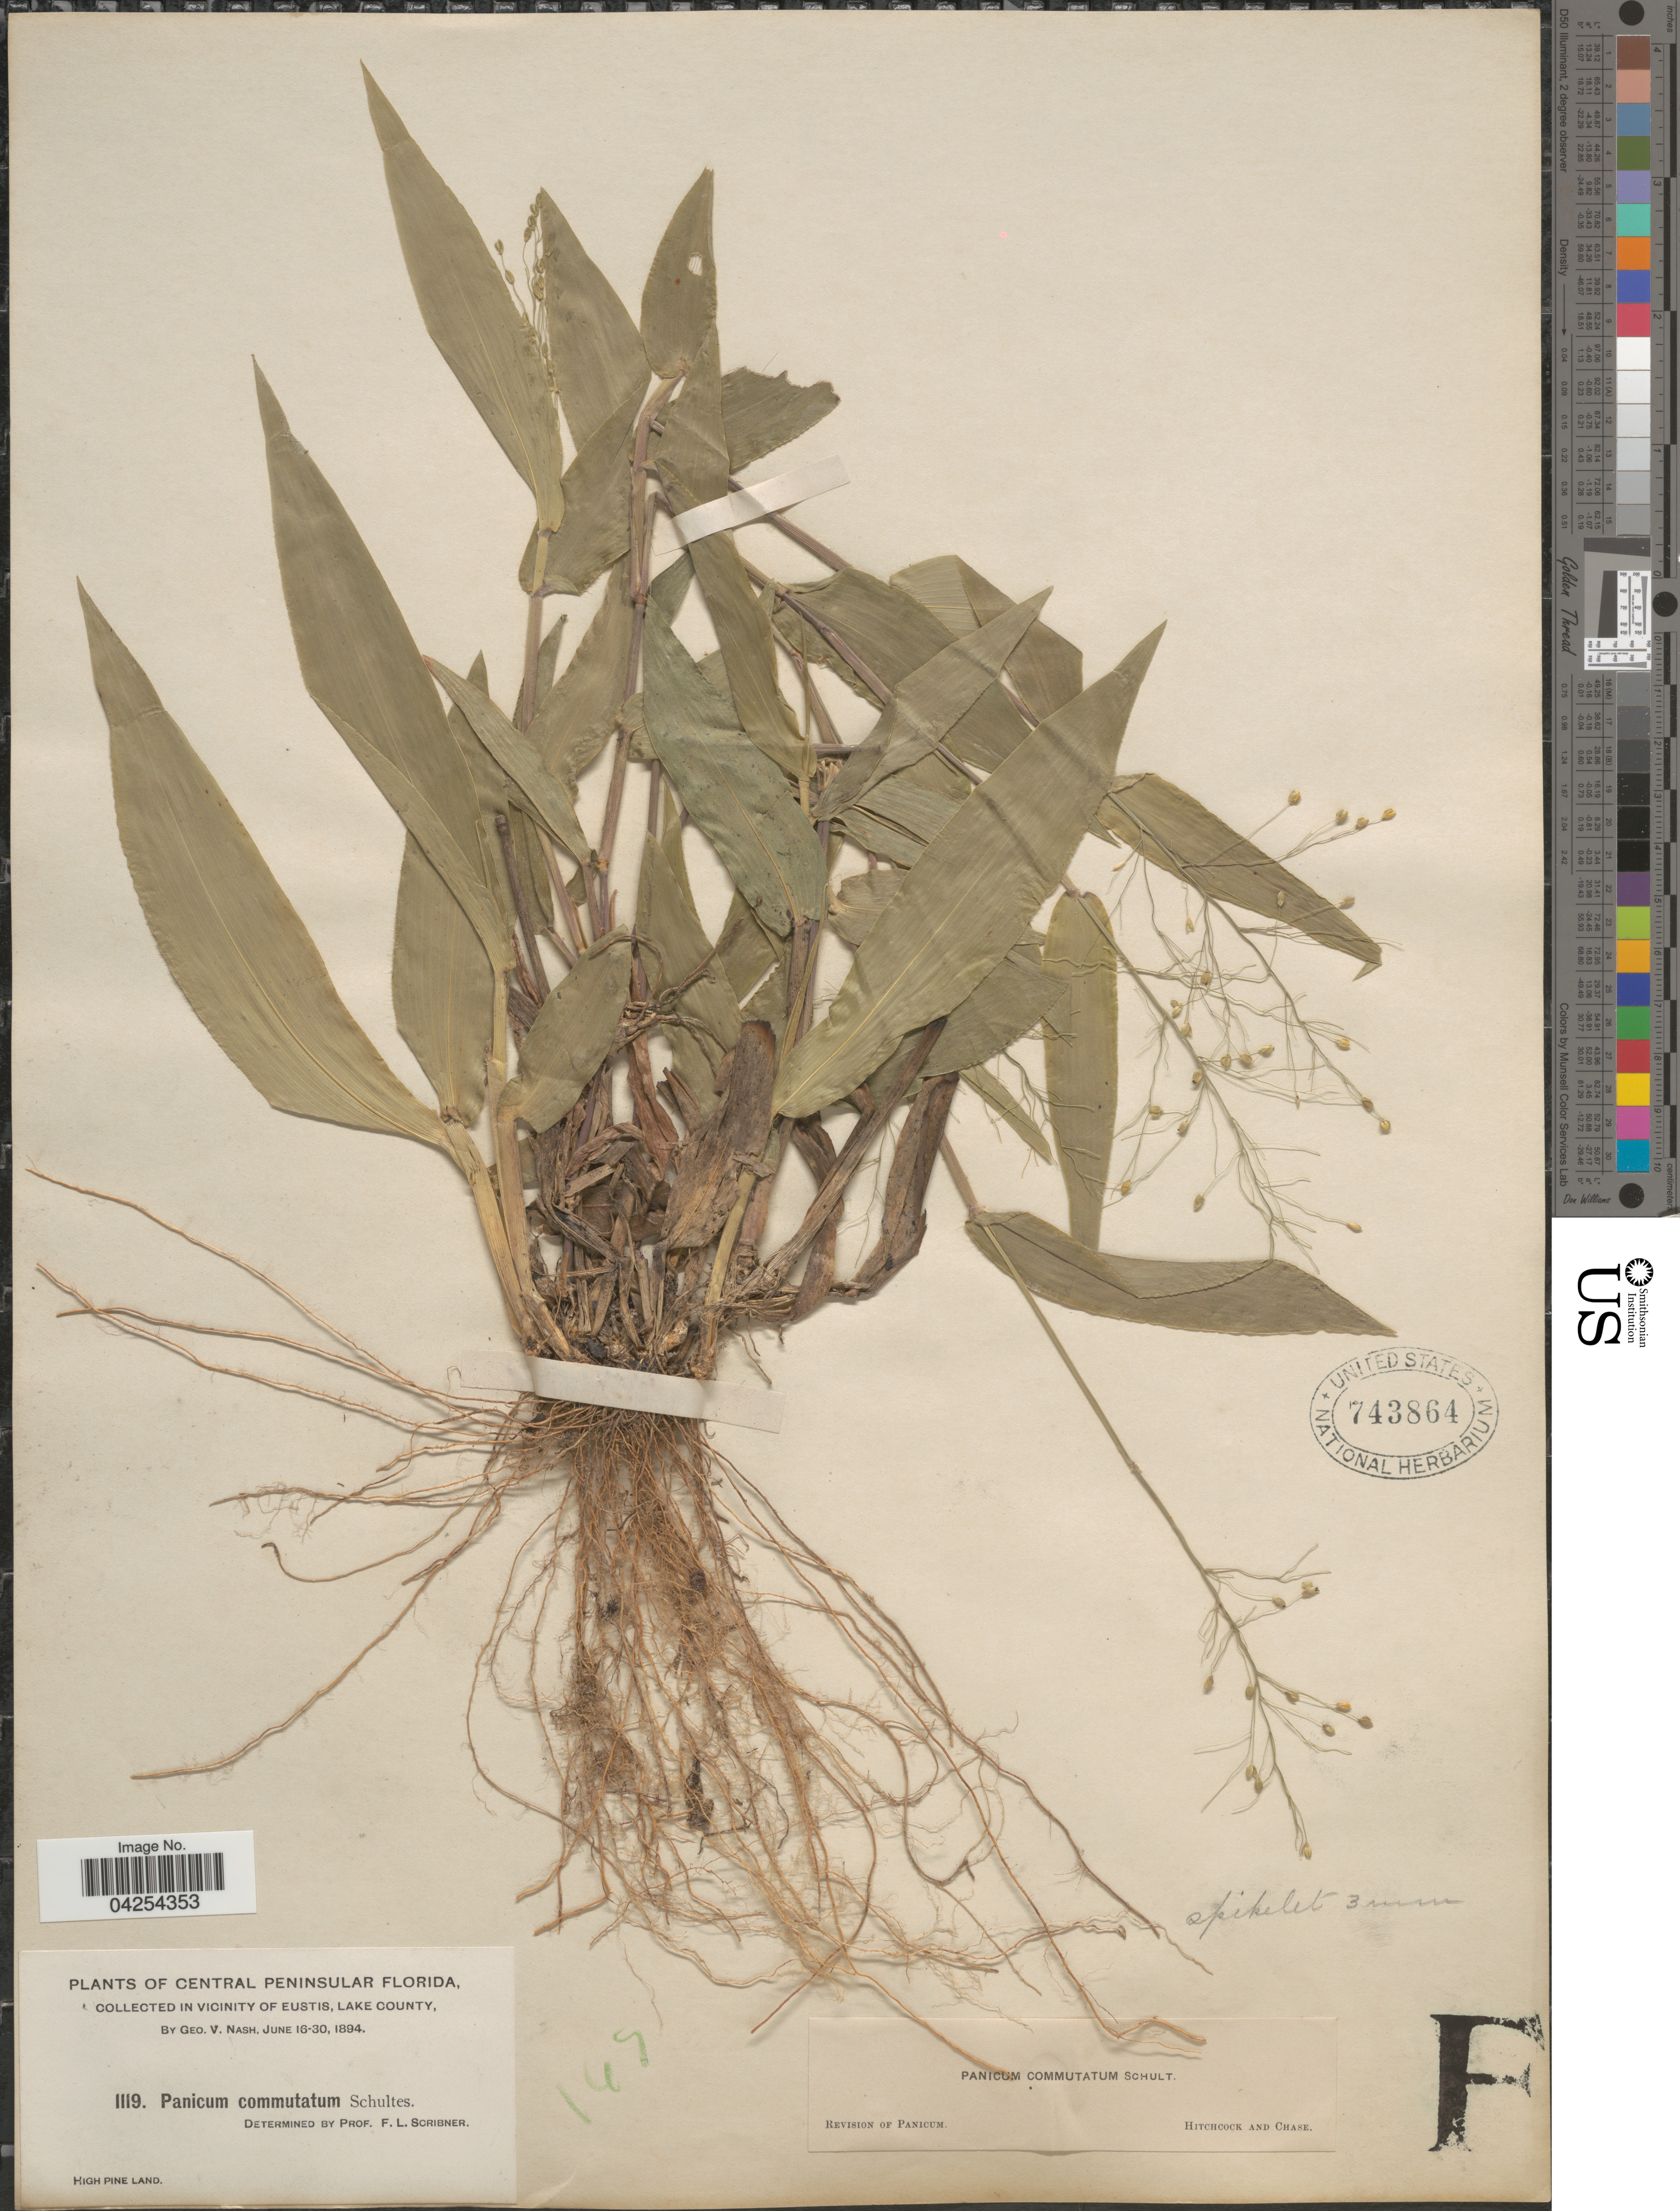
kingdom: Plantae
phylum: Tracheophyta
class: Liliopsida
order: Poales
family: Poaceae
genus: Dichanthelium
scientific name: Dichanthelium commutatum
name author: (Schult.) Gould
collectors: G. V. Nash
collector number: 1119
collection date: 1894-06-16/1894-06-30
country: United States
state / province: Florida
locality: Central Peninsular Florida, in vicinity of Eustis, Lake County.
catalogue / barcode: US 743864